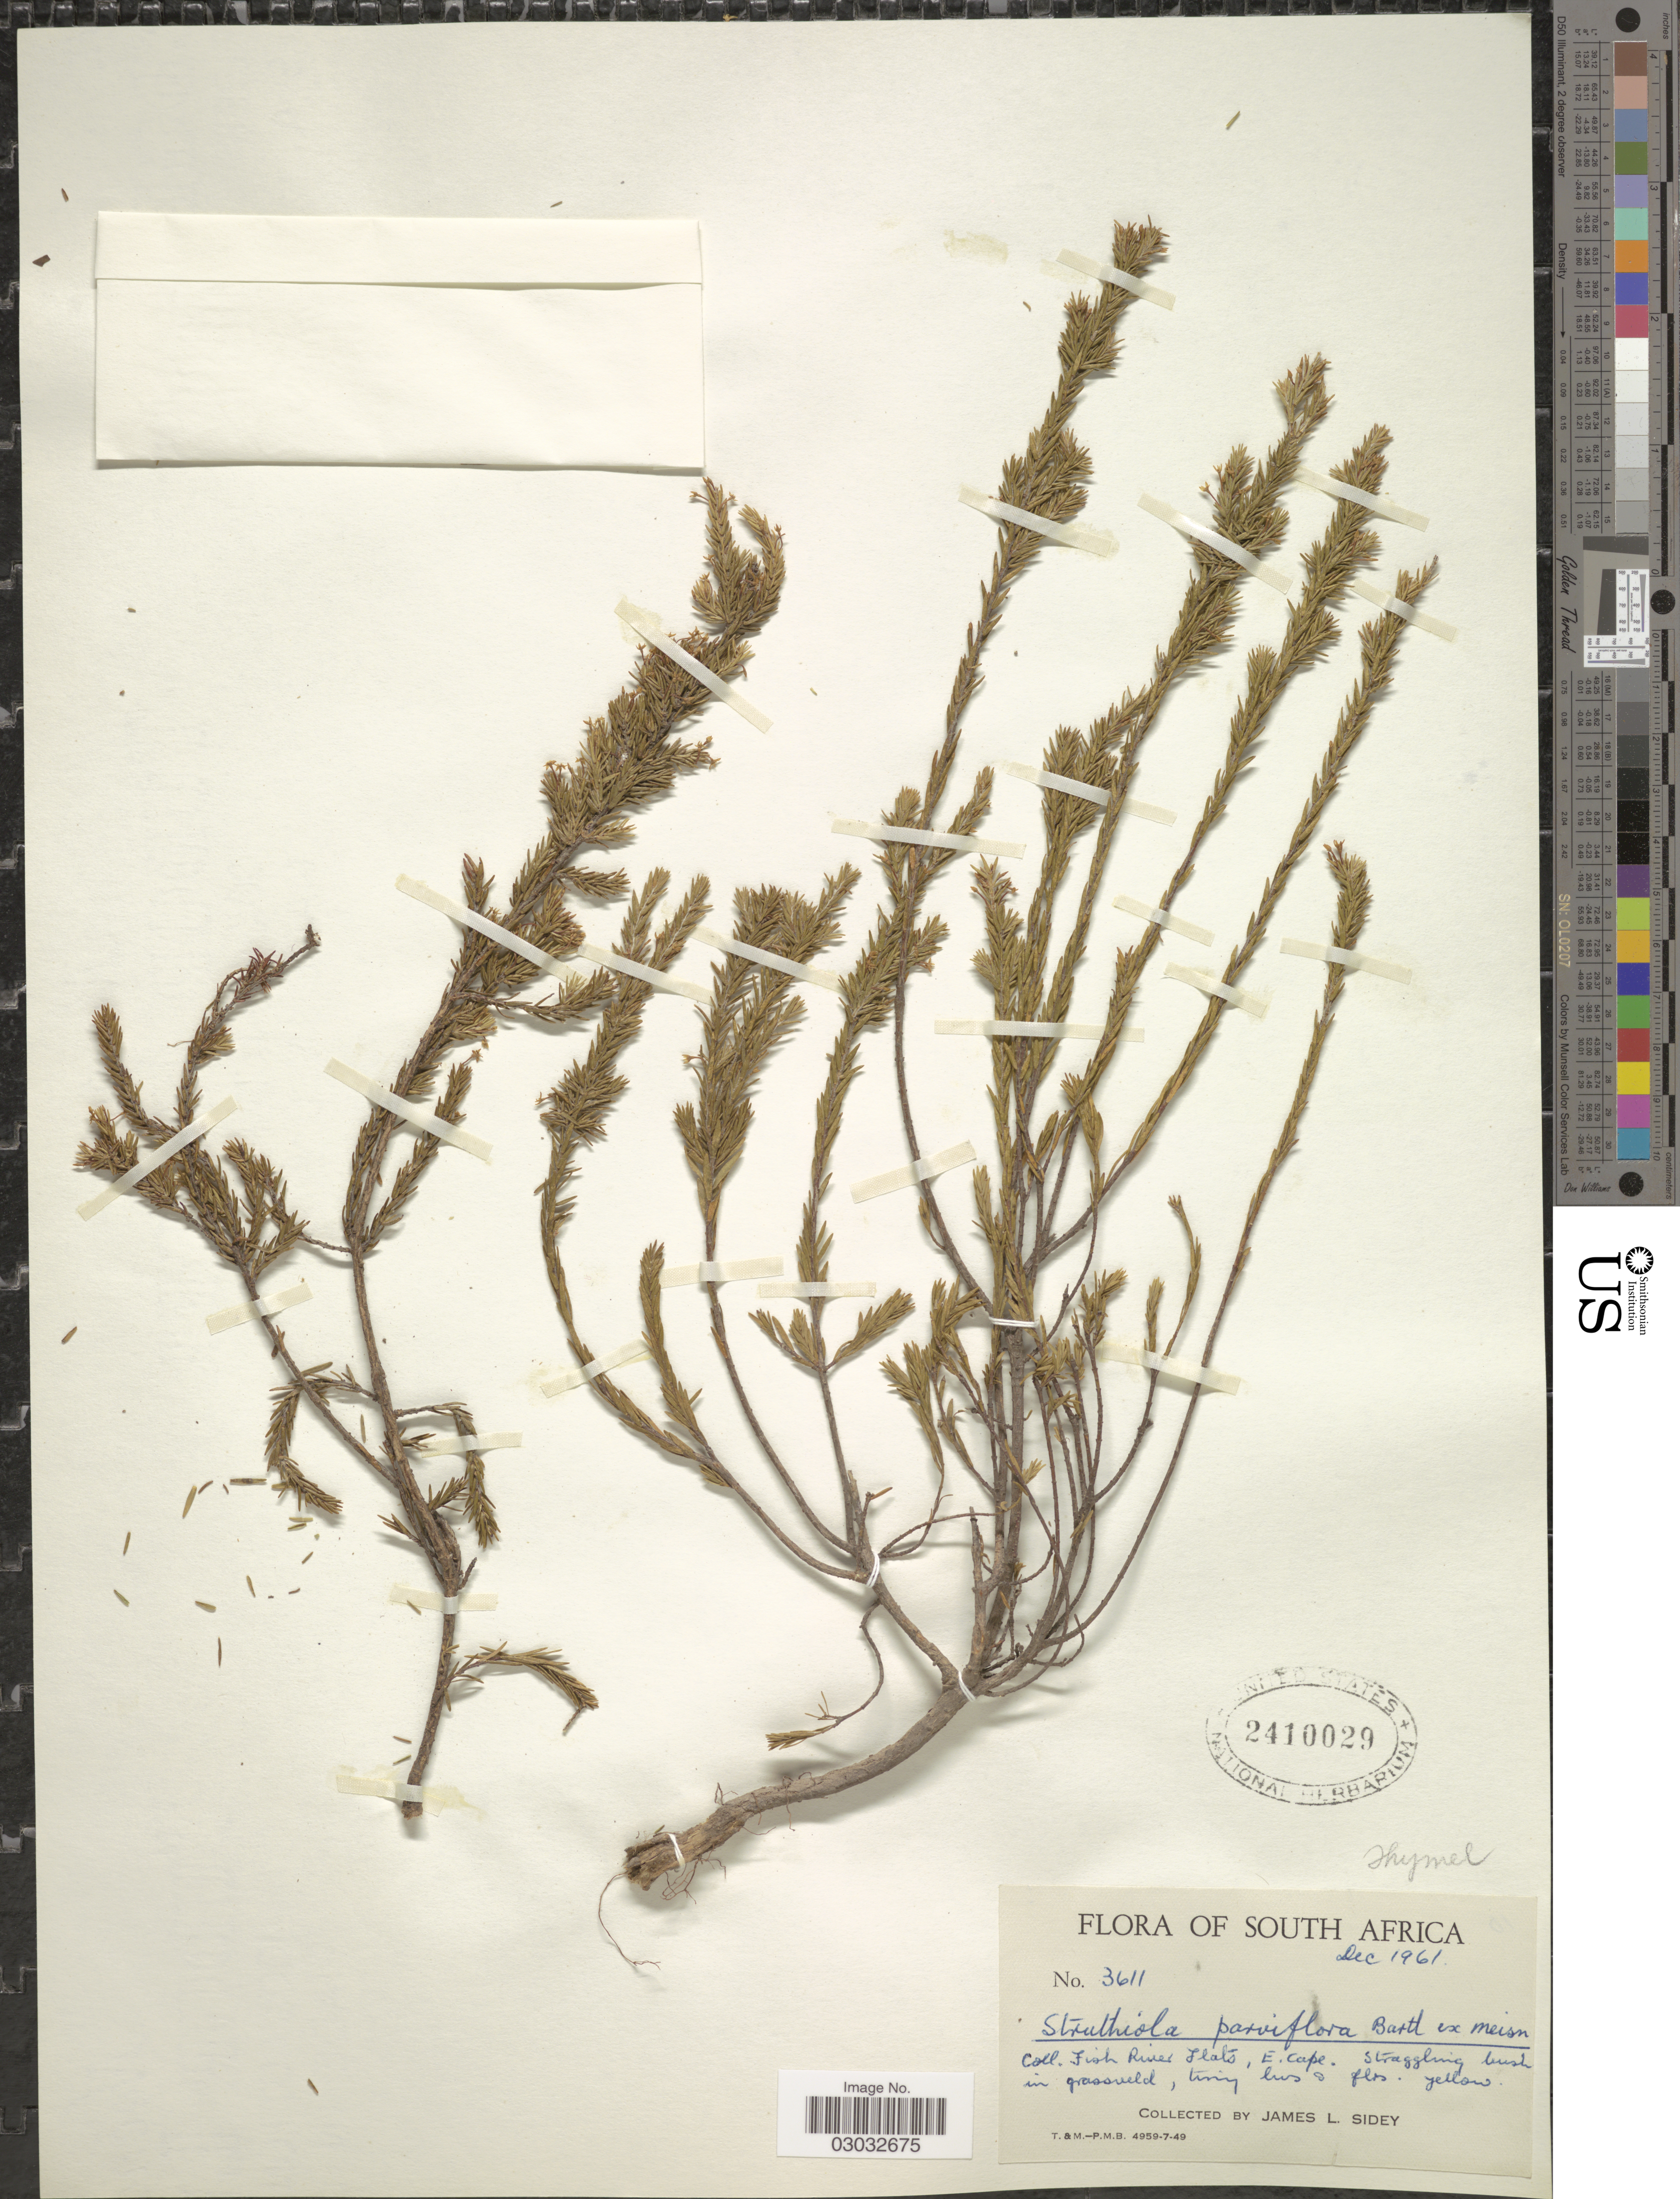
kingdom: Plantae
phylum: Tracheophyta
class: Magnoliopsida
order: Malvales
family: Thymelaeaceae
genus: Struthiola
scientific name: Struthiola parviflora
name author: Bartl. ex Meisn.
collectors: J. L. Sidey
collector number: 3611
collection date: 1961-12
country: South Africa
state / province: Eastern Cape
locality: Fish River Flats, E. Cape.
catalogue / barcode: US 2410029